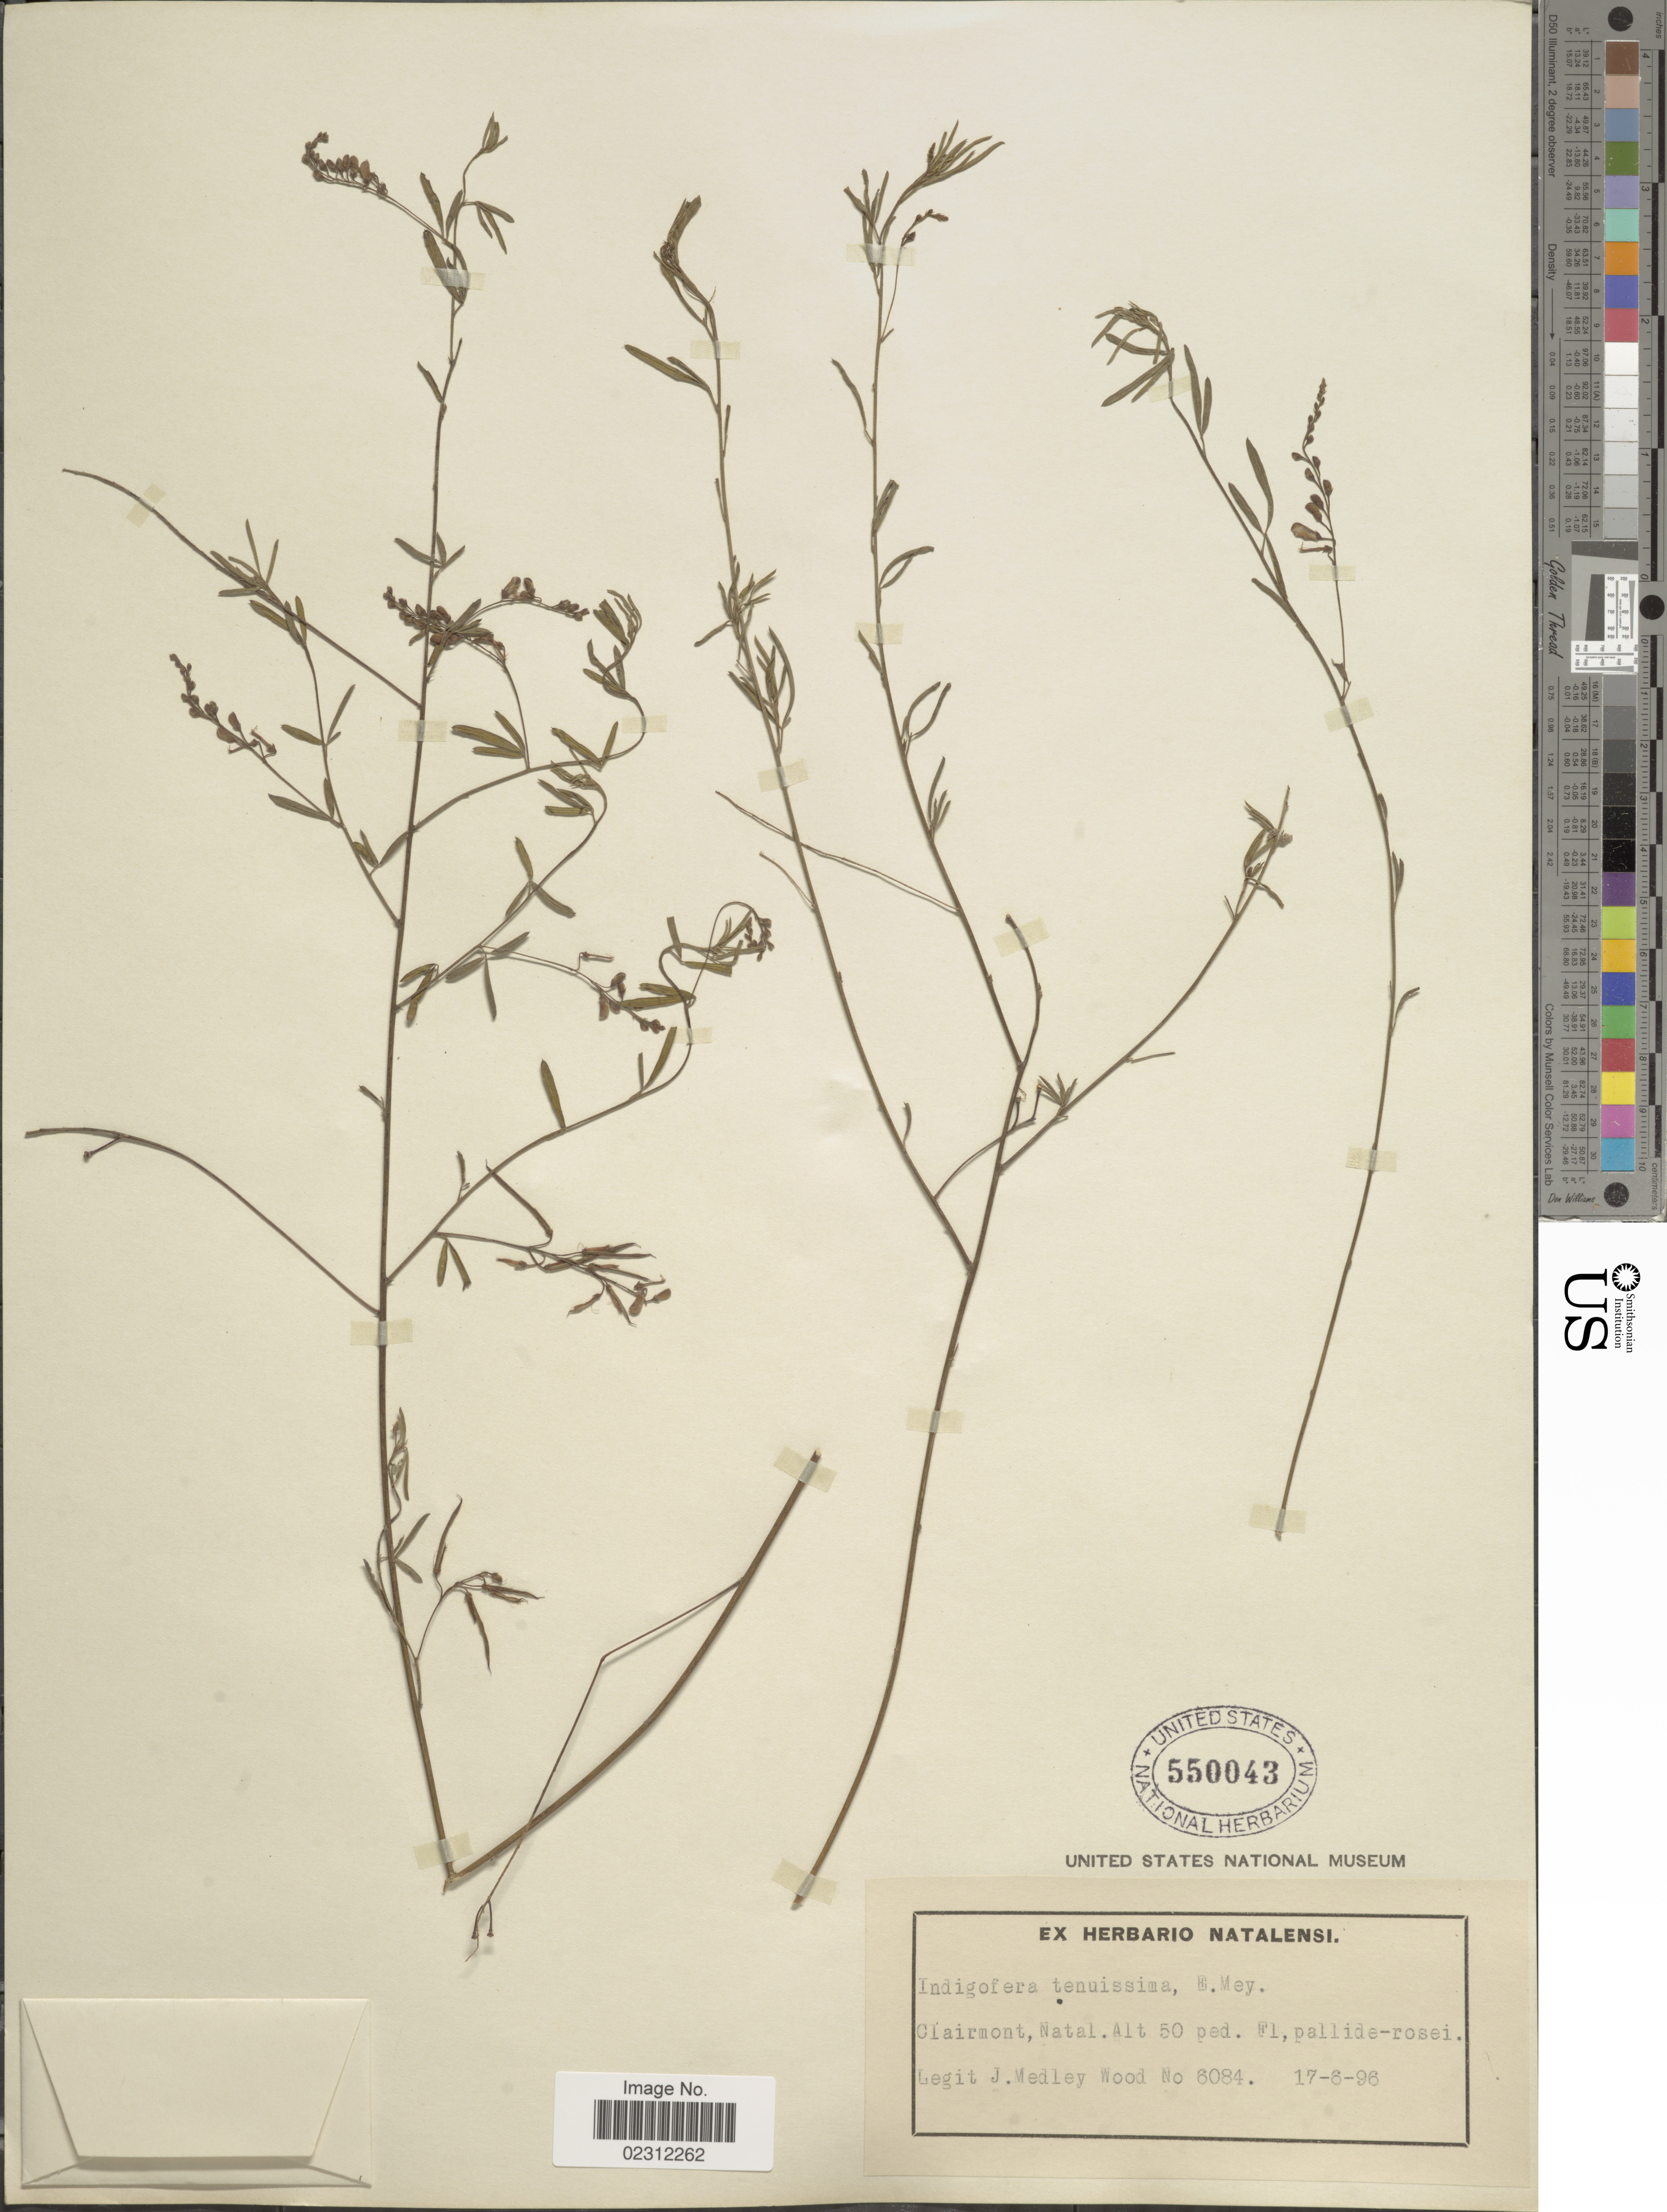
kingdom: Plantae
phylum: Tracheophyta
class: Magnoliopsida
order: Fabales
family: Fabaceae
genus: Indigofera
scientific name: Indigofera tenuissima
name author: E. Mey.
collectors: J. M. Wood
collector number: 6084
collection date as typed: Transcribed d/m/y: 17/6/96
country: South Africa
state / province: KwaZulu-Natal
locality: Clairmont, Natal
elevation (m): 15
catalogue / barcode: US 550043